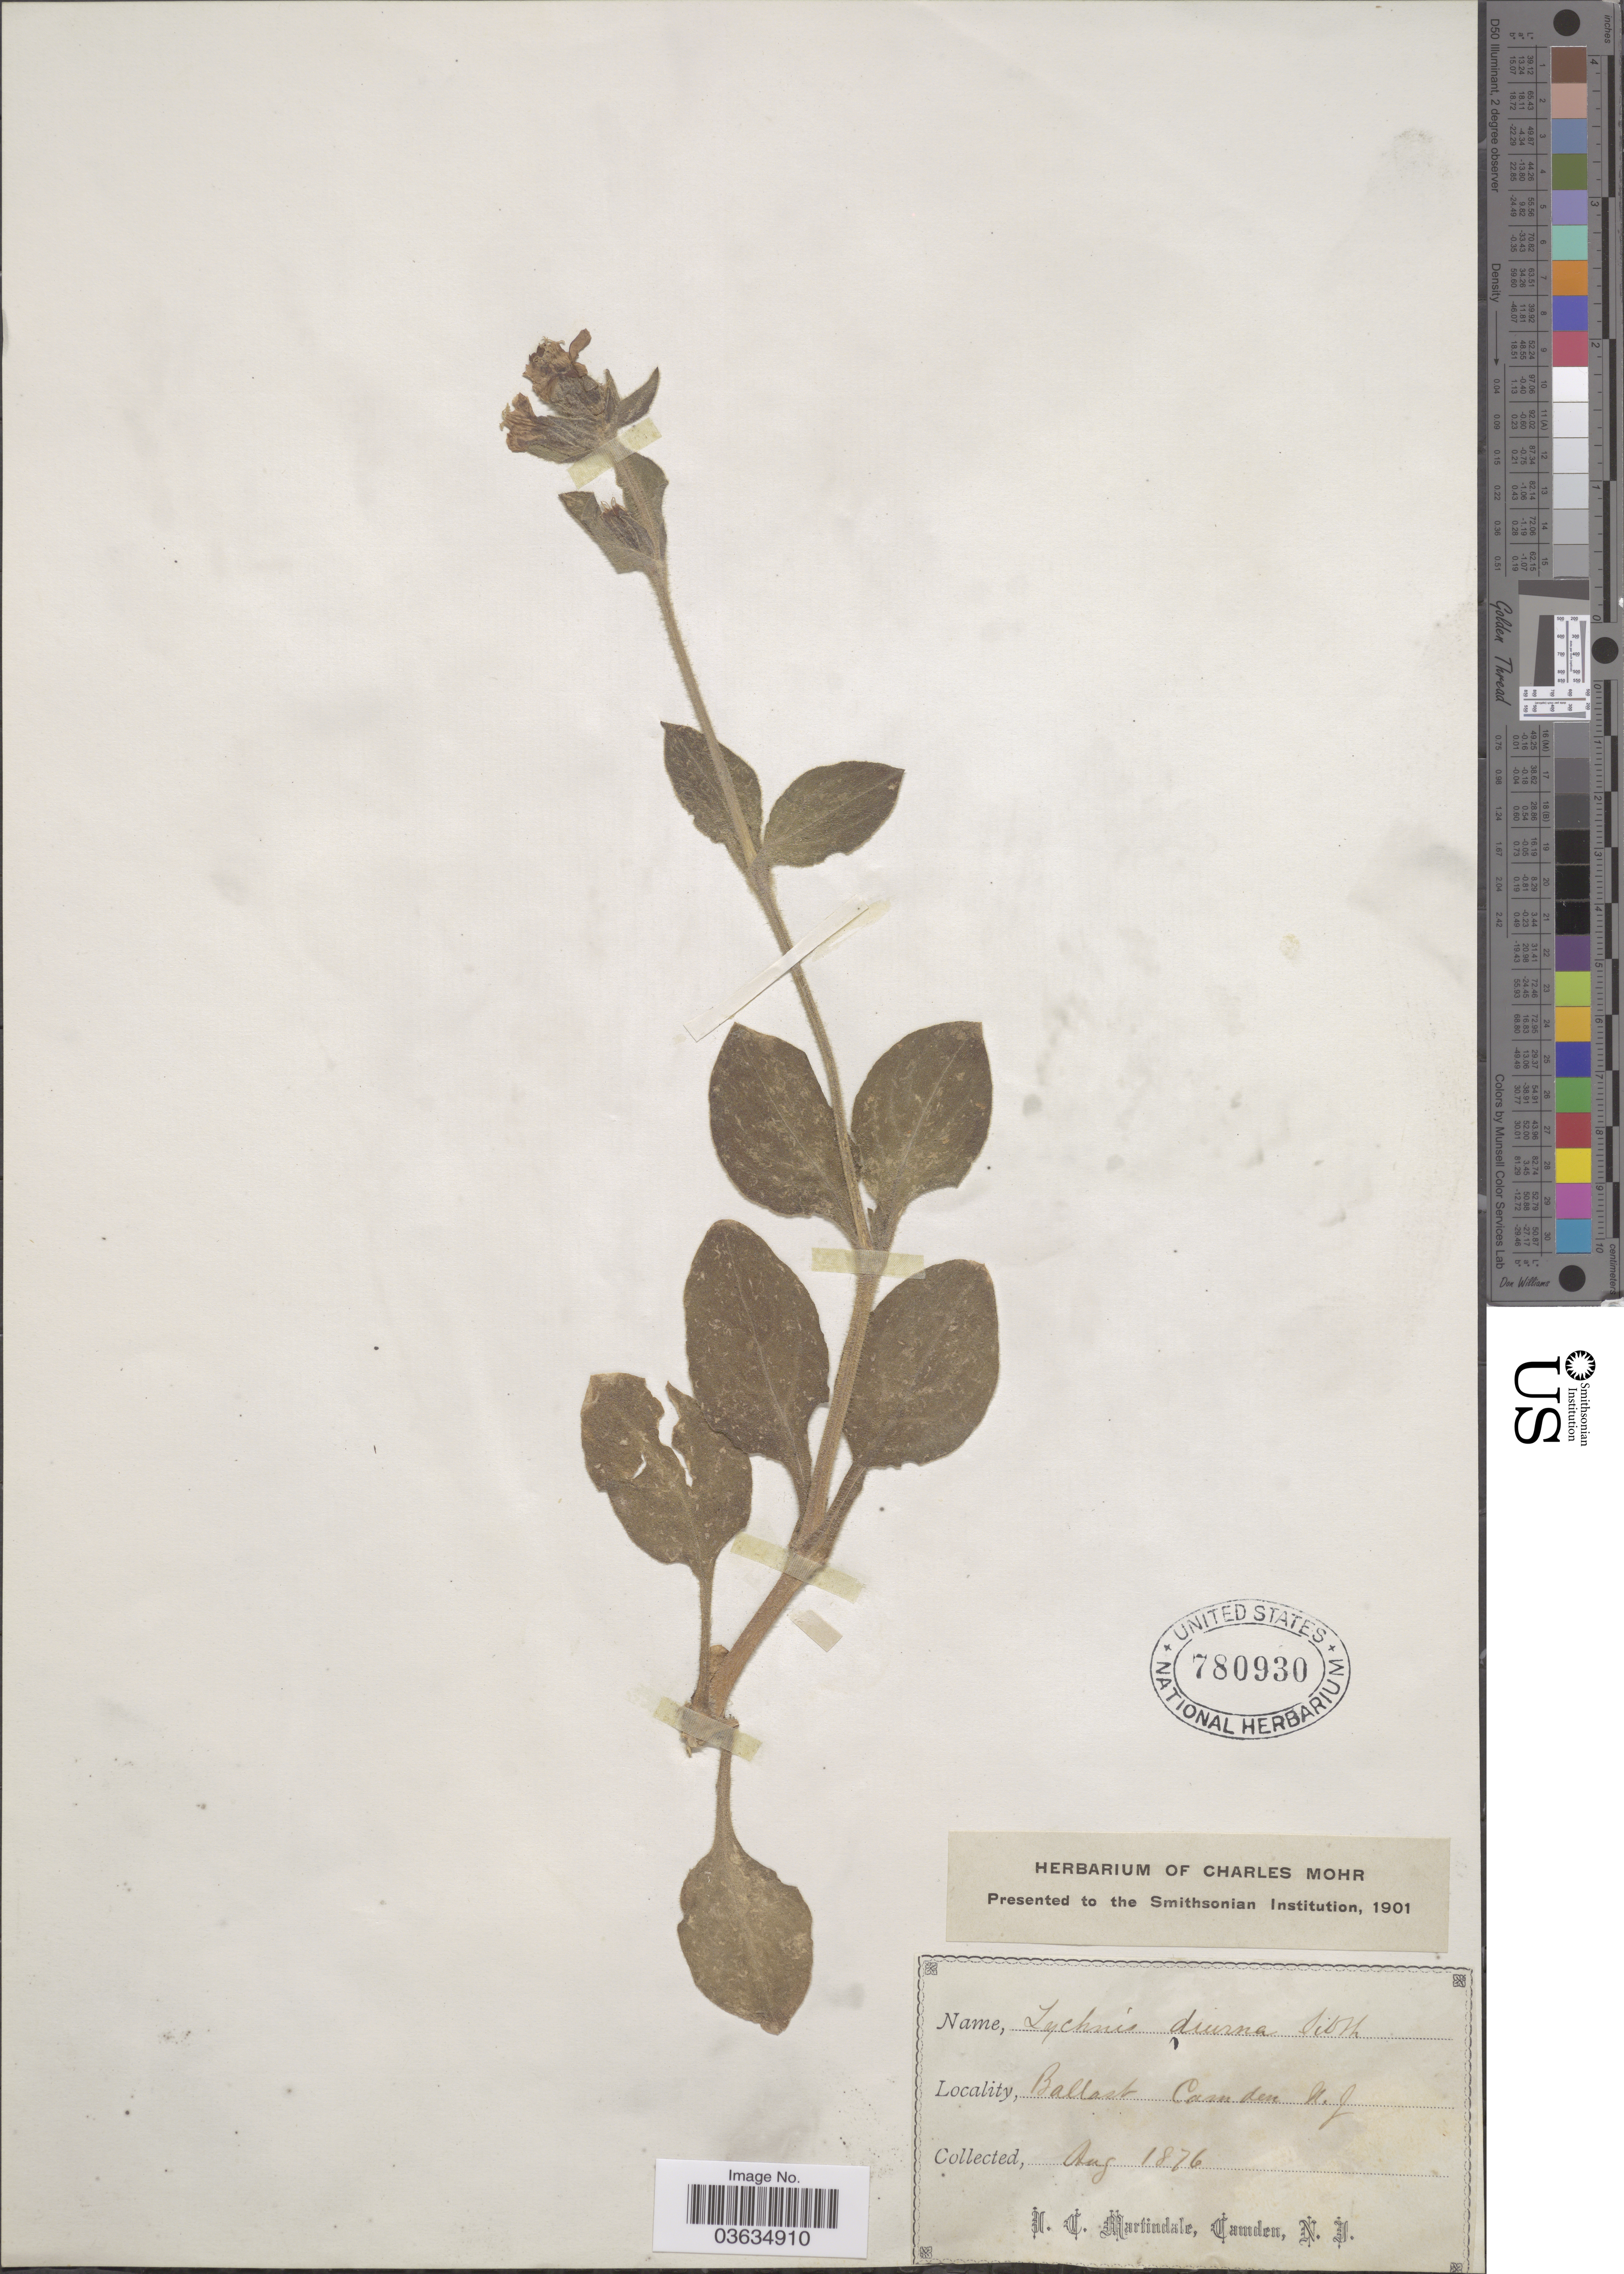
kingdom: Plantae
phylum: Tracheophyta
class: Magnoliopsida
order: Caryophyllales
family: Caryophyllaceae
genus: Silene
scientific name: Silene dioica subsp. dioica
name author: (L.) Clairv.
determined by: Strong, Mark T., (BOT), Smithsonian Institution - National Museum of Natural History (UNITED STATES)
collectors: I. C. Martindale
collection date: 1876-08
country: United States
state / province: New Jersey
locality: Ballast Camden.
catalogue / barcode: US 780930